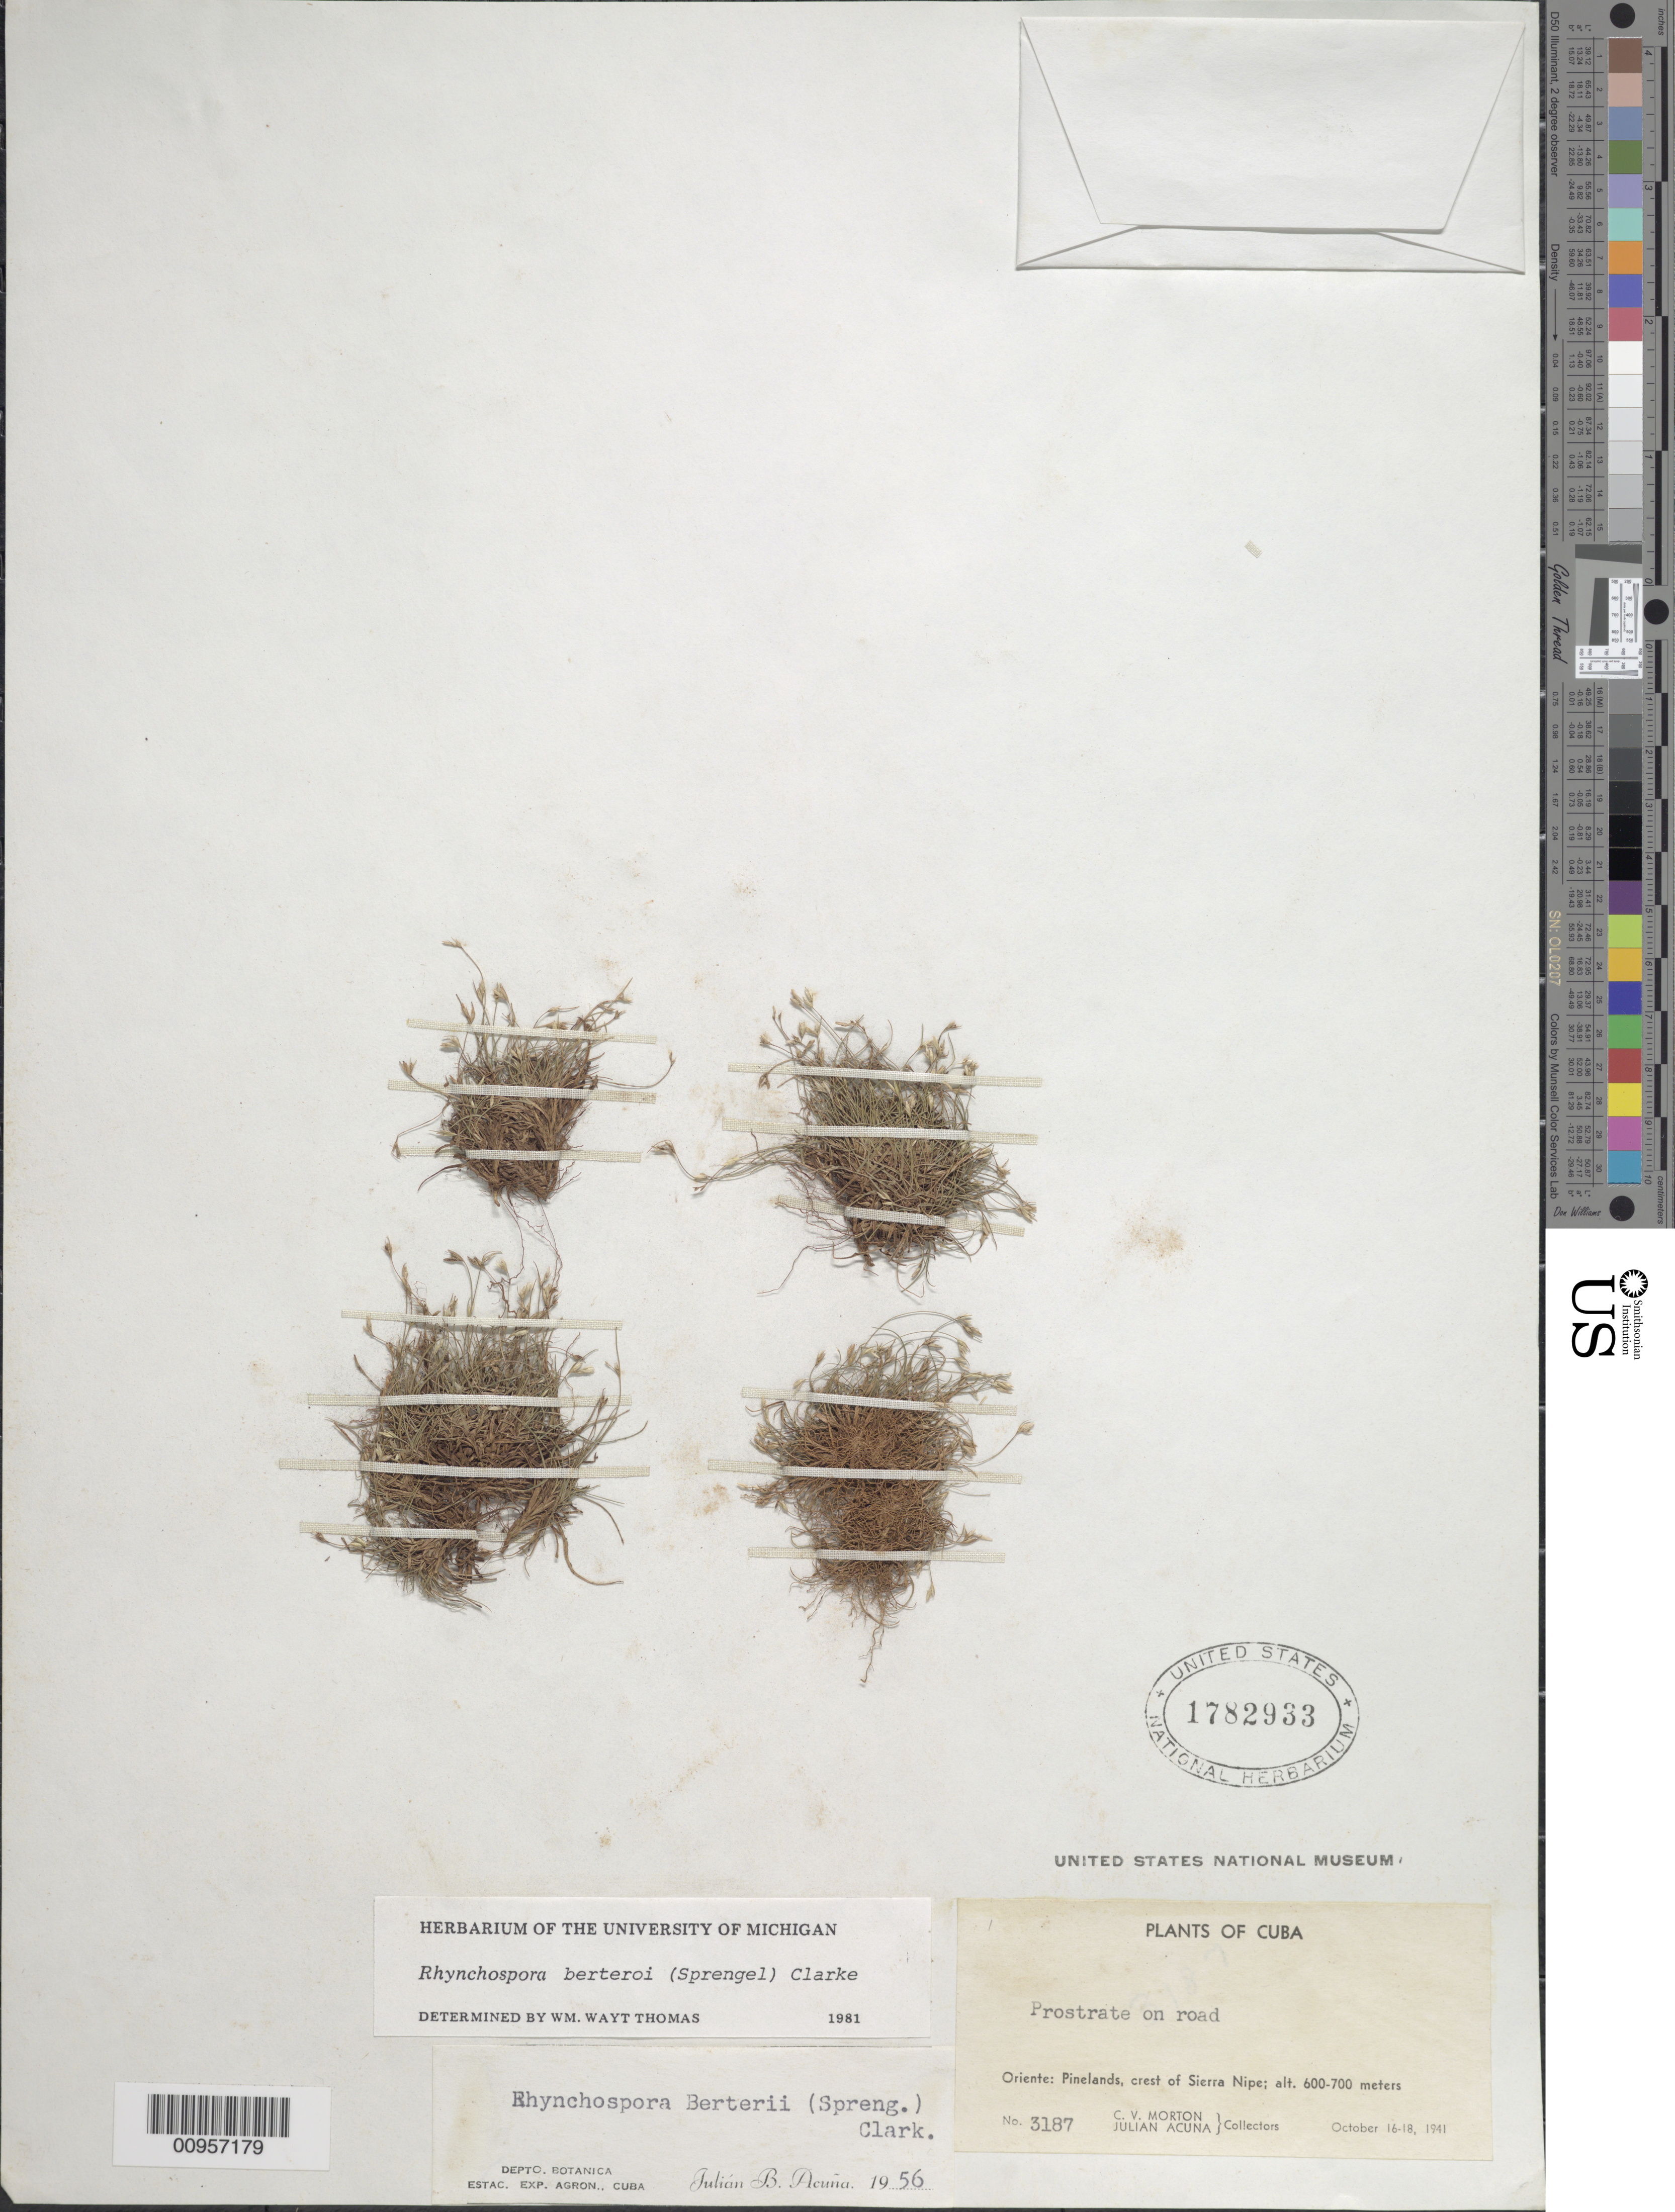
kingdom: Plantae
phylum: Tracheophyta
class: Liliopsida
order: Poales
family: Cyperaceae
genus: Rhynchospora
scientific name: Rhynchospora berteroi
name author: (Spreng.) C.B. Clarke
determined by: Thomas, W. W.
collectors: C. V. Morton & J. Acuña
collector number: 3187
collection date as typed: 16 Oct 1941 to 18 Oct 1941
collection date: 1941-10-16/1941-10-18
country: Cuba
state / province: Holguín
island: Cuba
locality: On road in Pinelands, crest of Sierra Nipe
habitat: On road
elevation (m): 600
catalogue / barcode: US 1782933